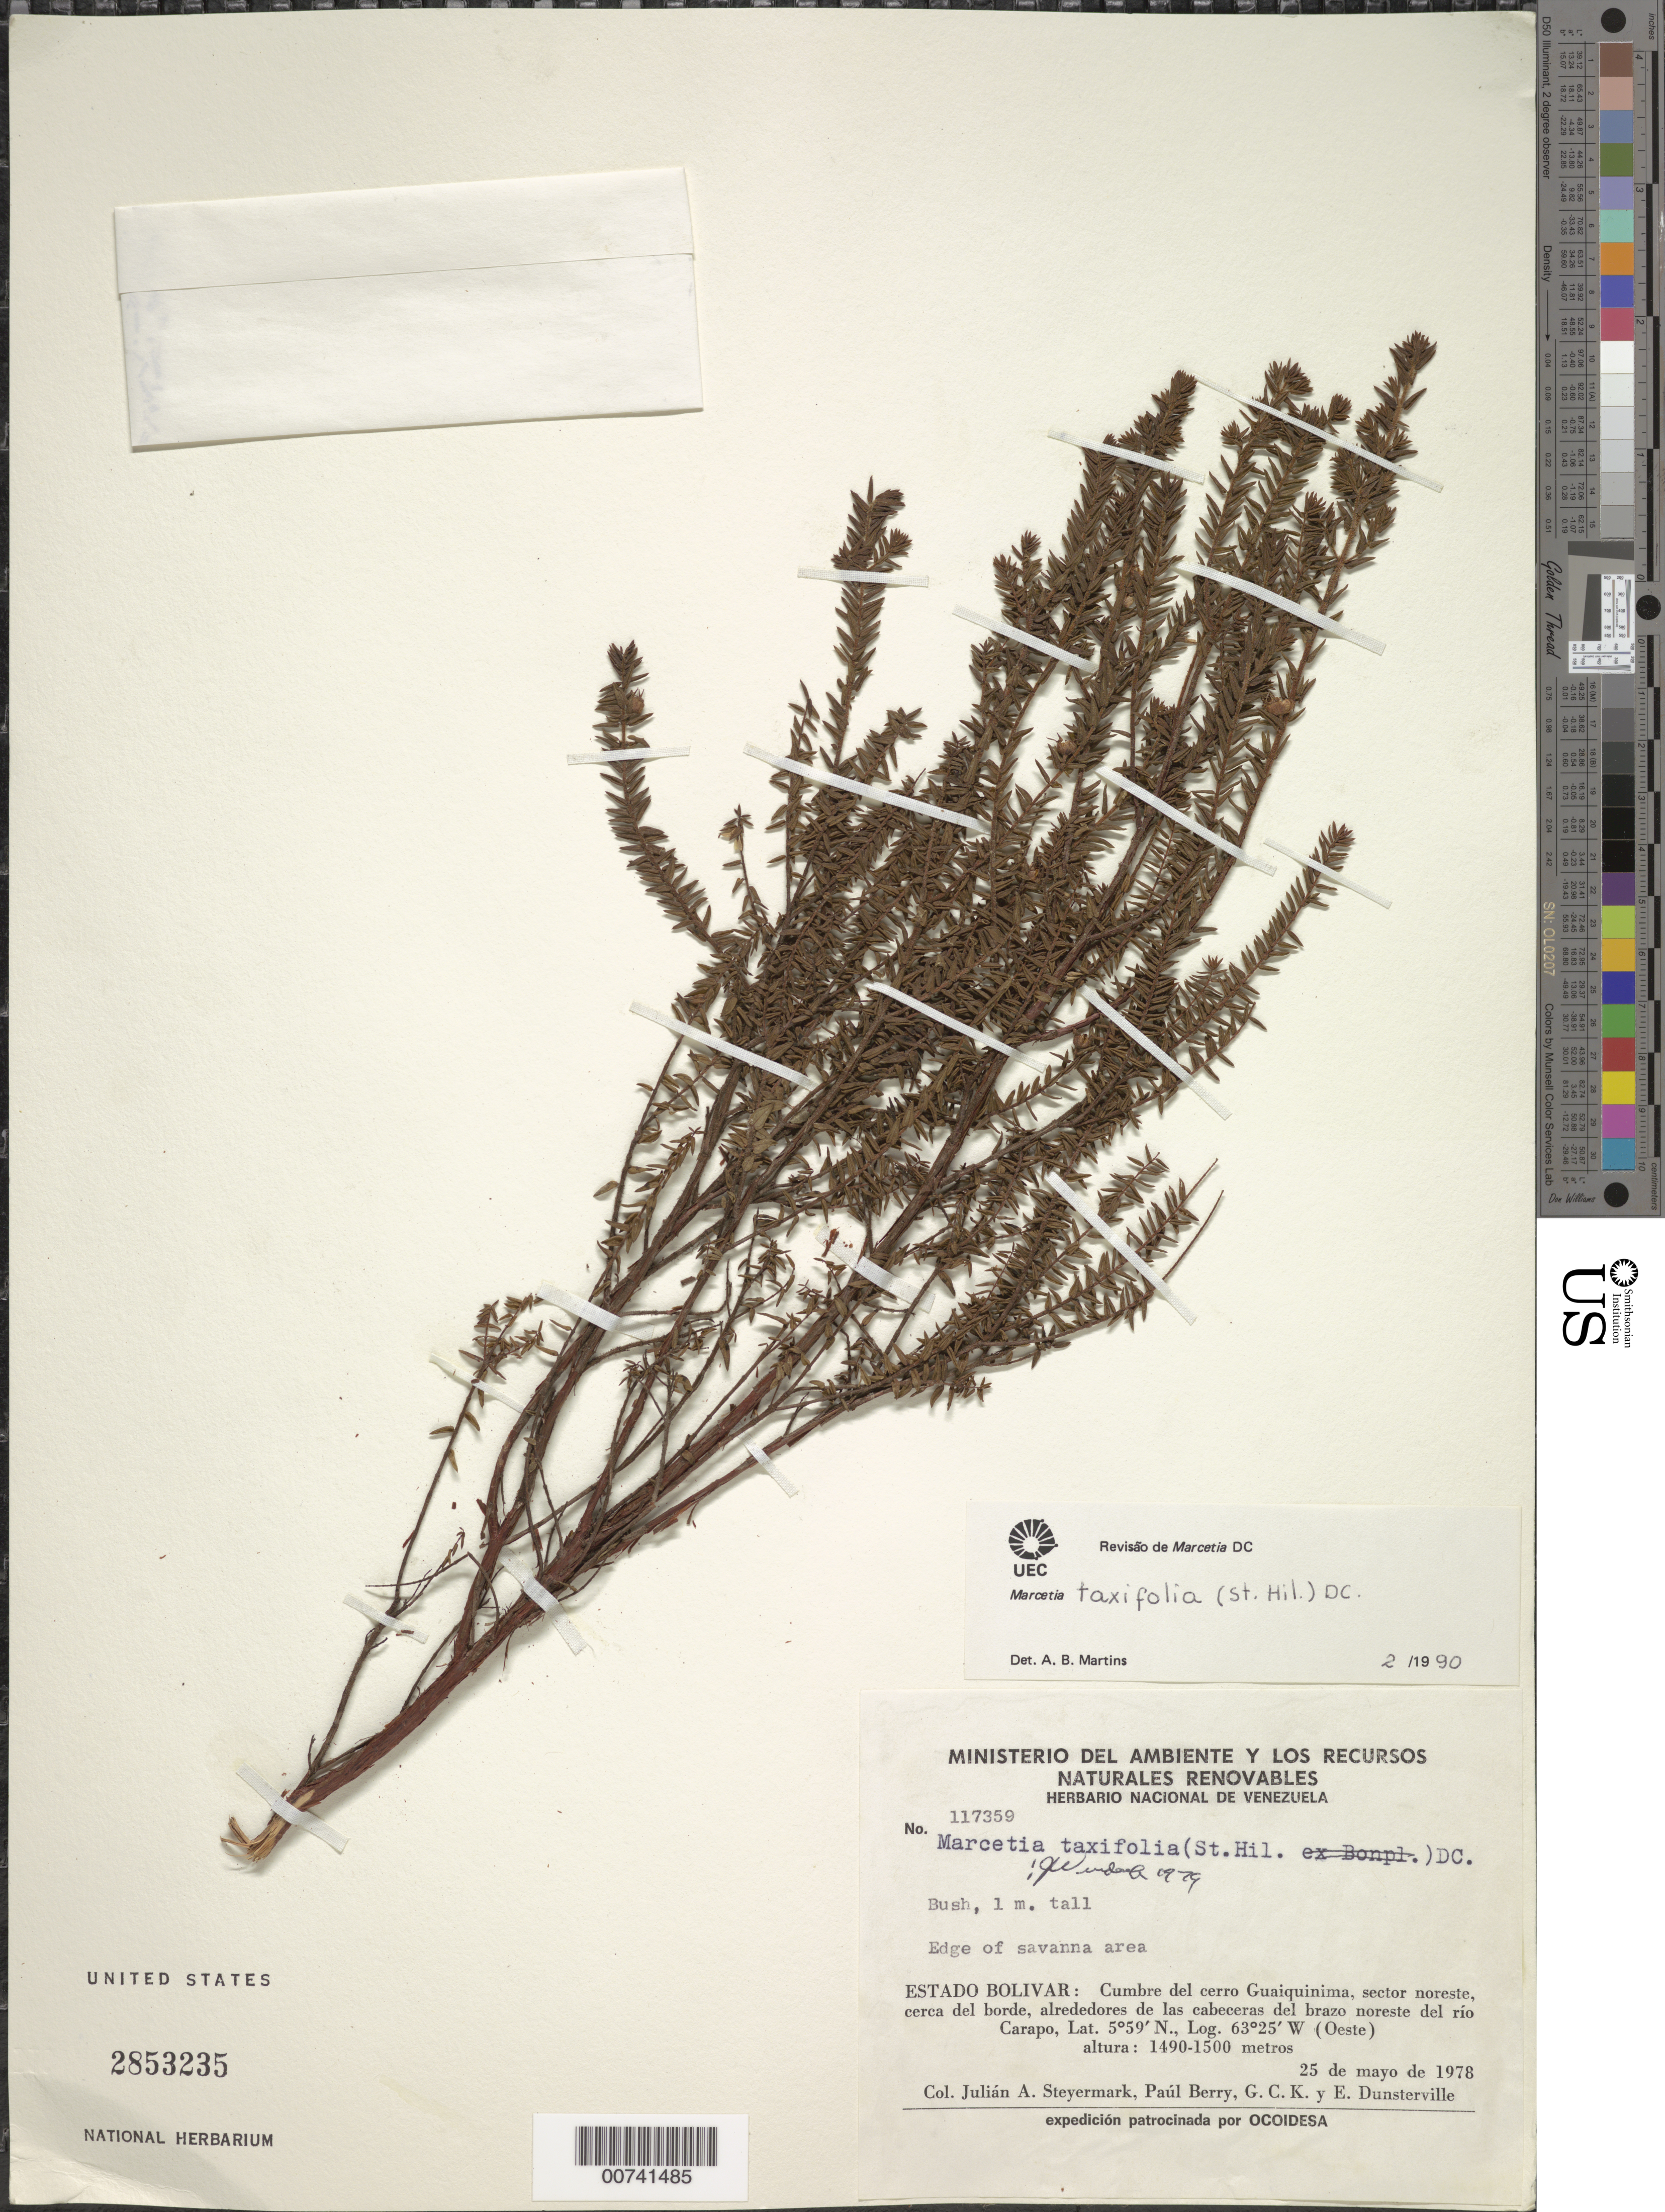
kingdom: Plantae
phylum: Tracheophyta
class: Magnoliopsida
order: Myrtales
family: Melastomataceae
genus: Marcetia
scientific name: Marcetia taxifolia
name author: (A. St.-Hil.) DC.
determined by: Martins, A. B.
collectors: J. Steyermark, P. Berry, G. C. K. Dunsterville & E. Dunsterville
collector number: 117359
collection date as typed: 25-May-78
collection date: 1978-05-25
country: Venezuela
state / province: Bolívar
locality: Cerro Guaiquinima; cumbre; sector noreste, cerca del borde, alrededores de las cabeceras del brazo noreste del río Carapo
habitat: Edge of savanna area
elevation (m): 1490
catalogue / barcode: US 2853235